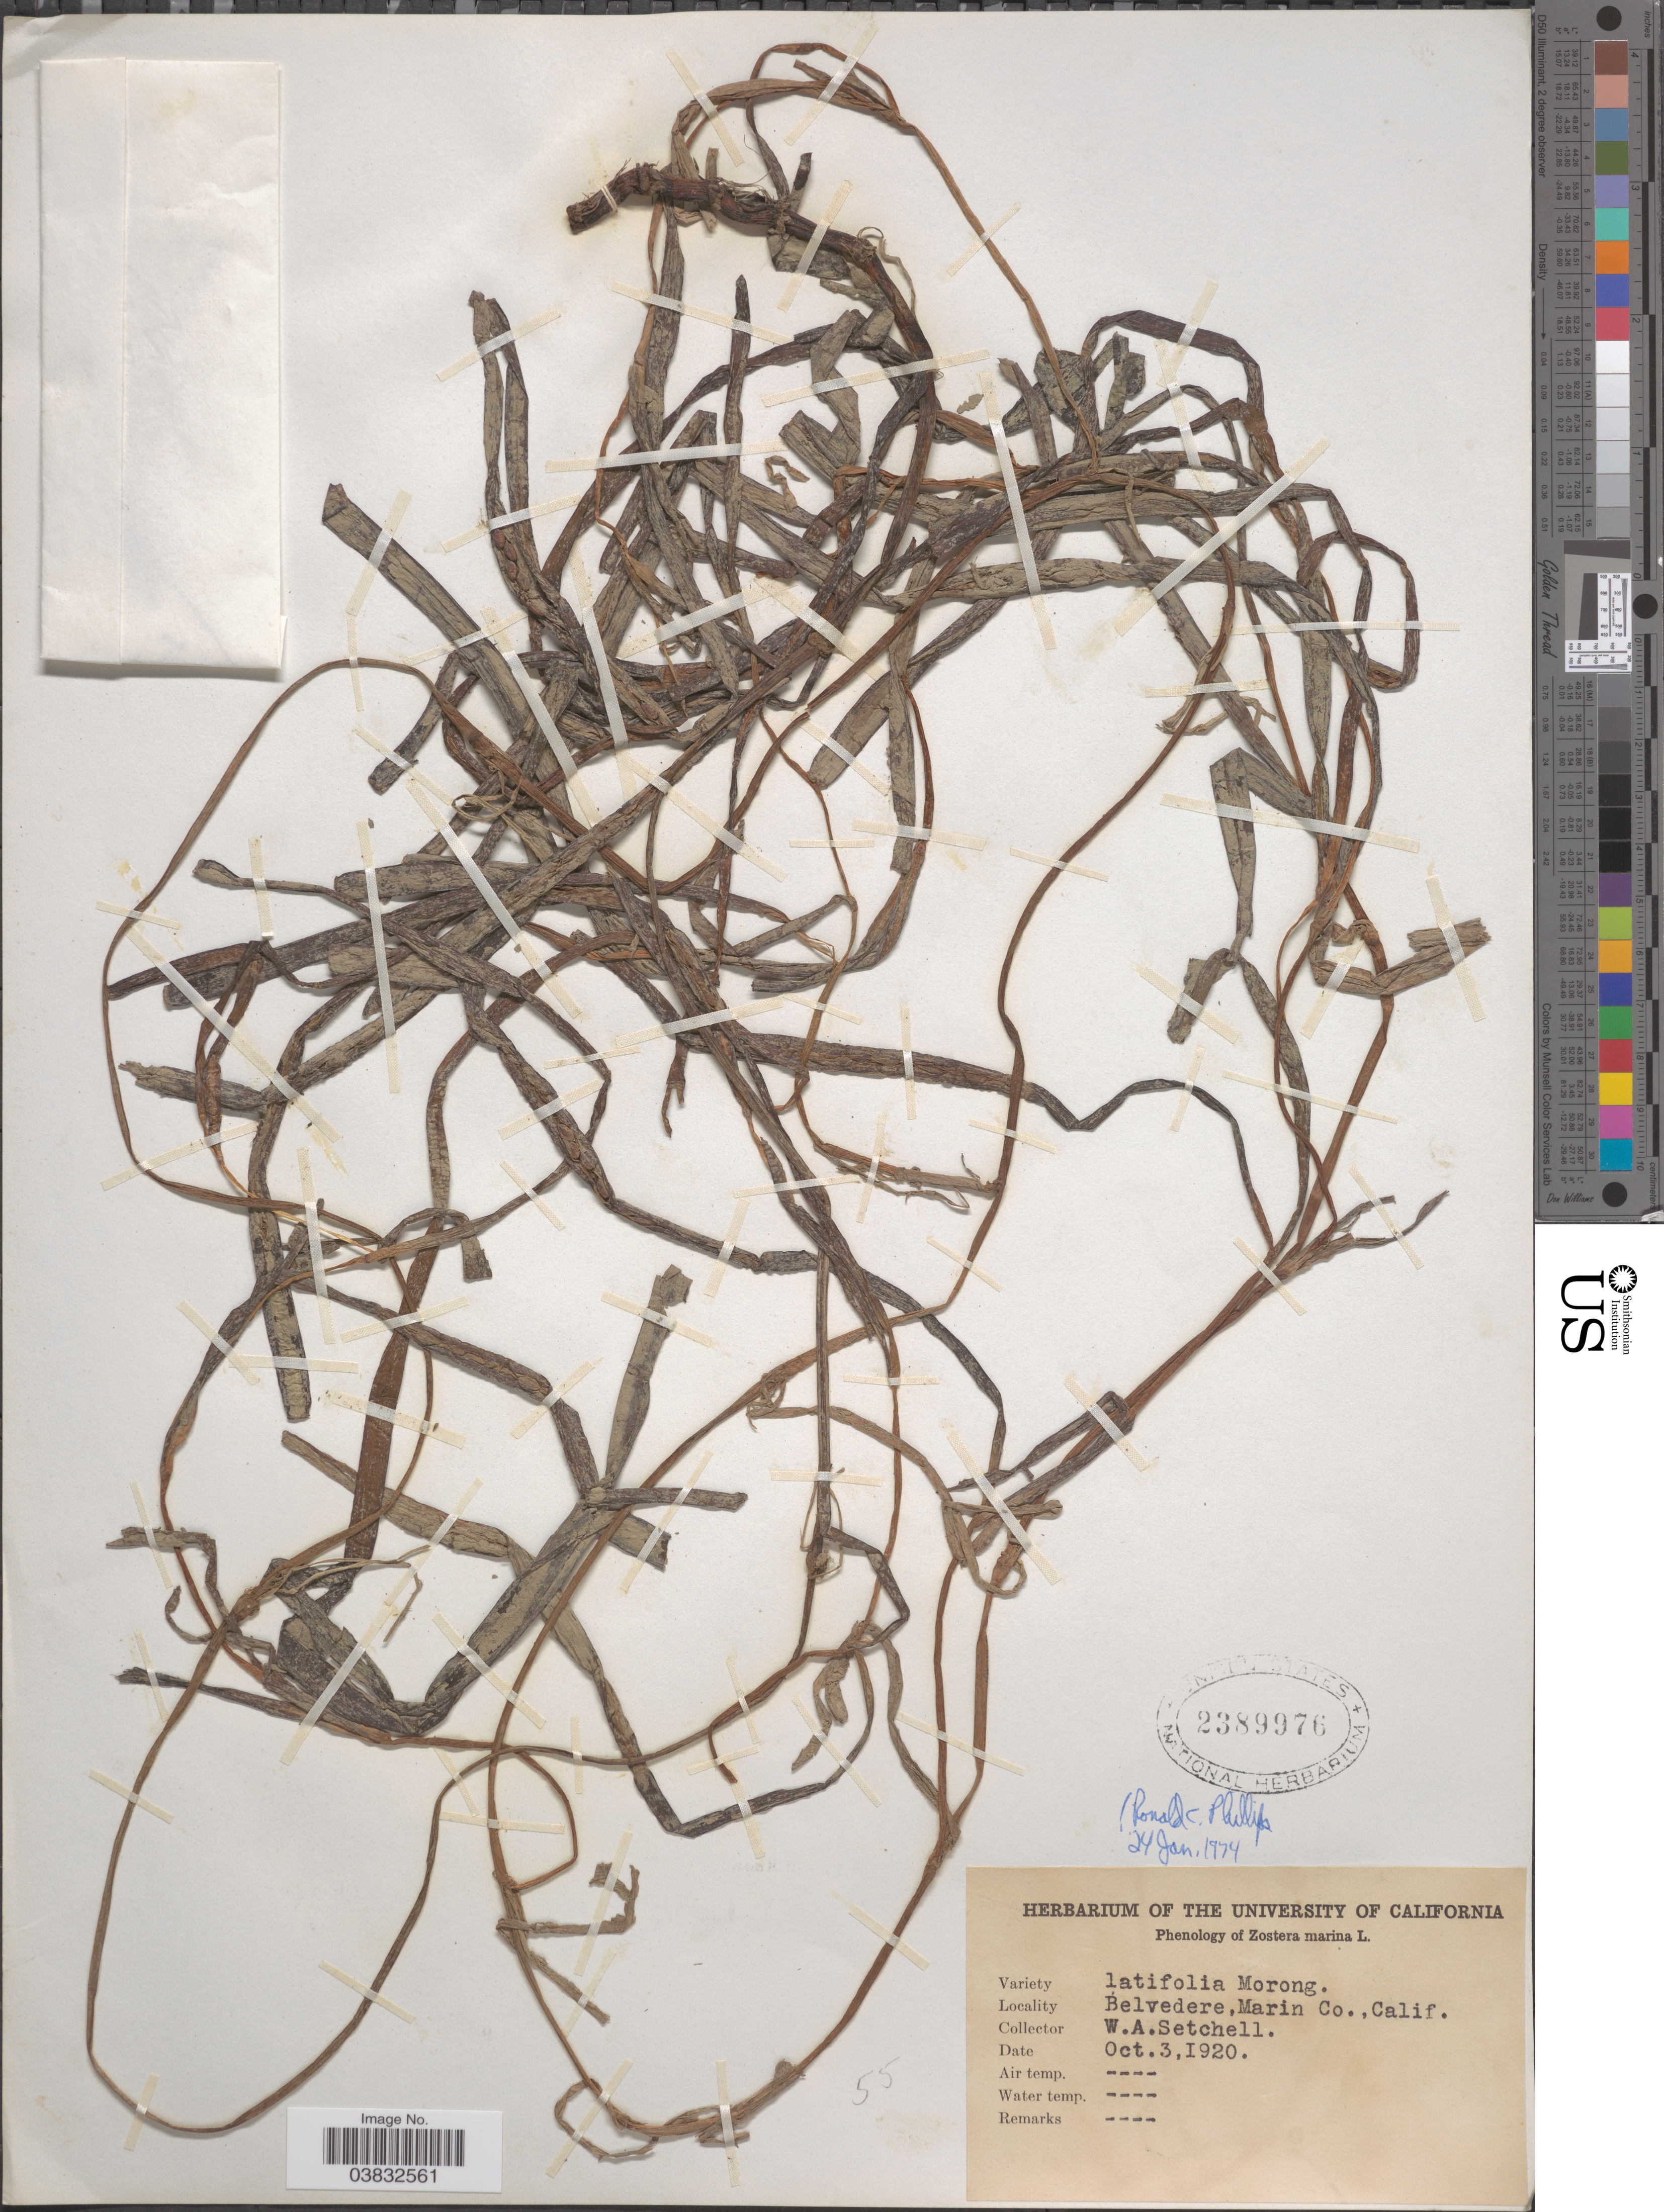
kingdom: Plantae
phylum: Tracheophyta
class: Liliopsida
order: Alismatales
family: Zosteraceae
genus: Zostera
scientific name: Zostera marina var. latifolia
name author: L.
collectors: W. Setchell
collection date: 1920-10-03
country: United States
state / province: California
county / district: Marin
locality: Belvedere, Marin Co.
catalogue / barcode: US 2389976